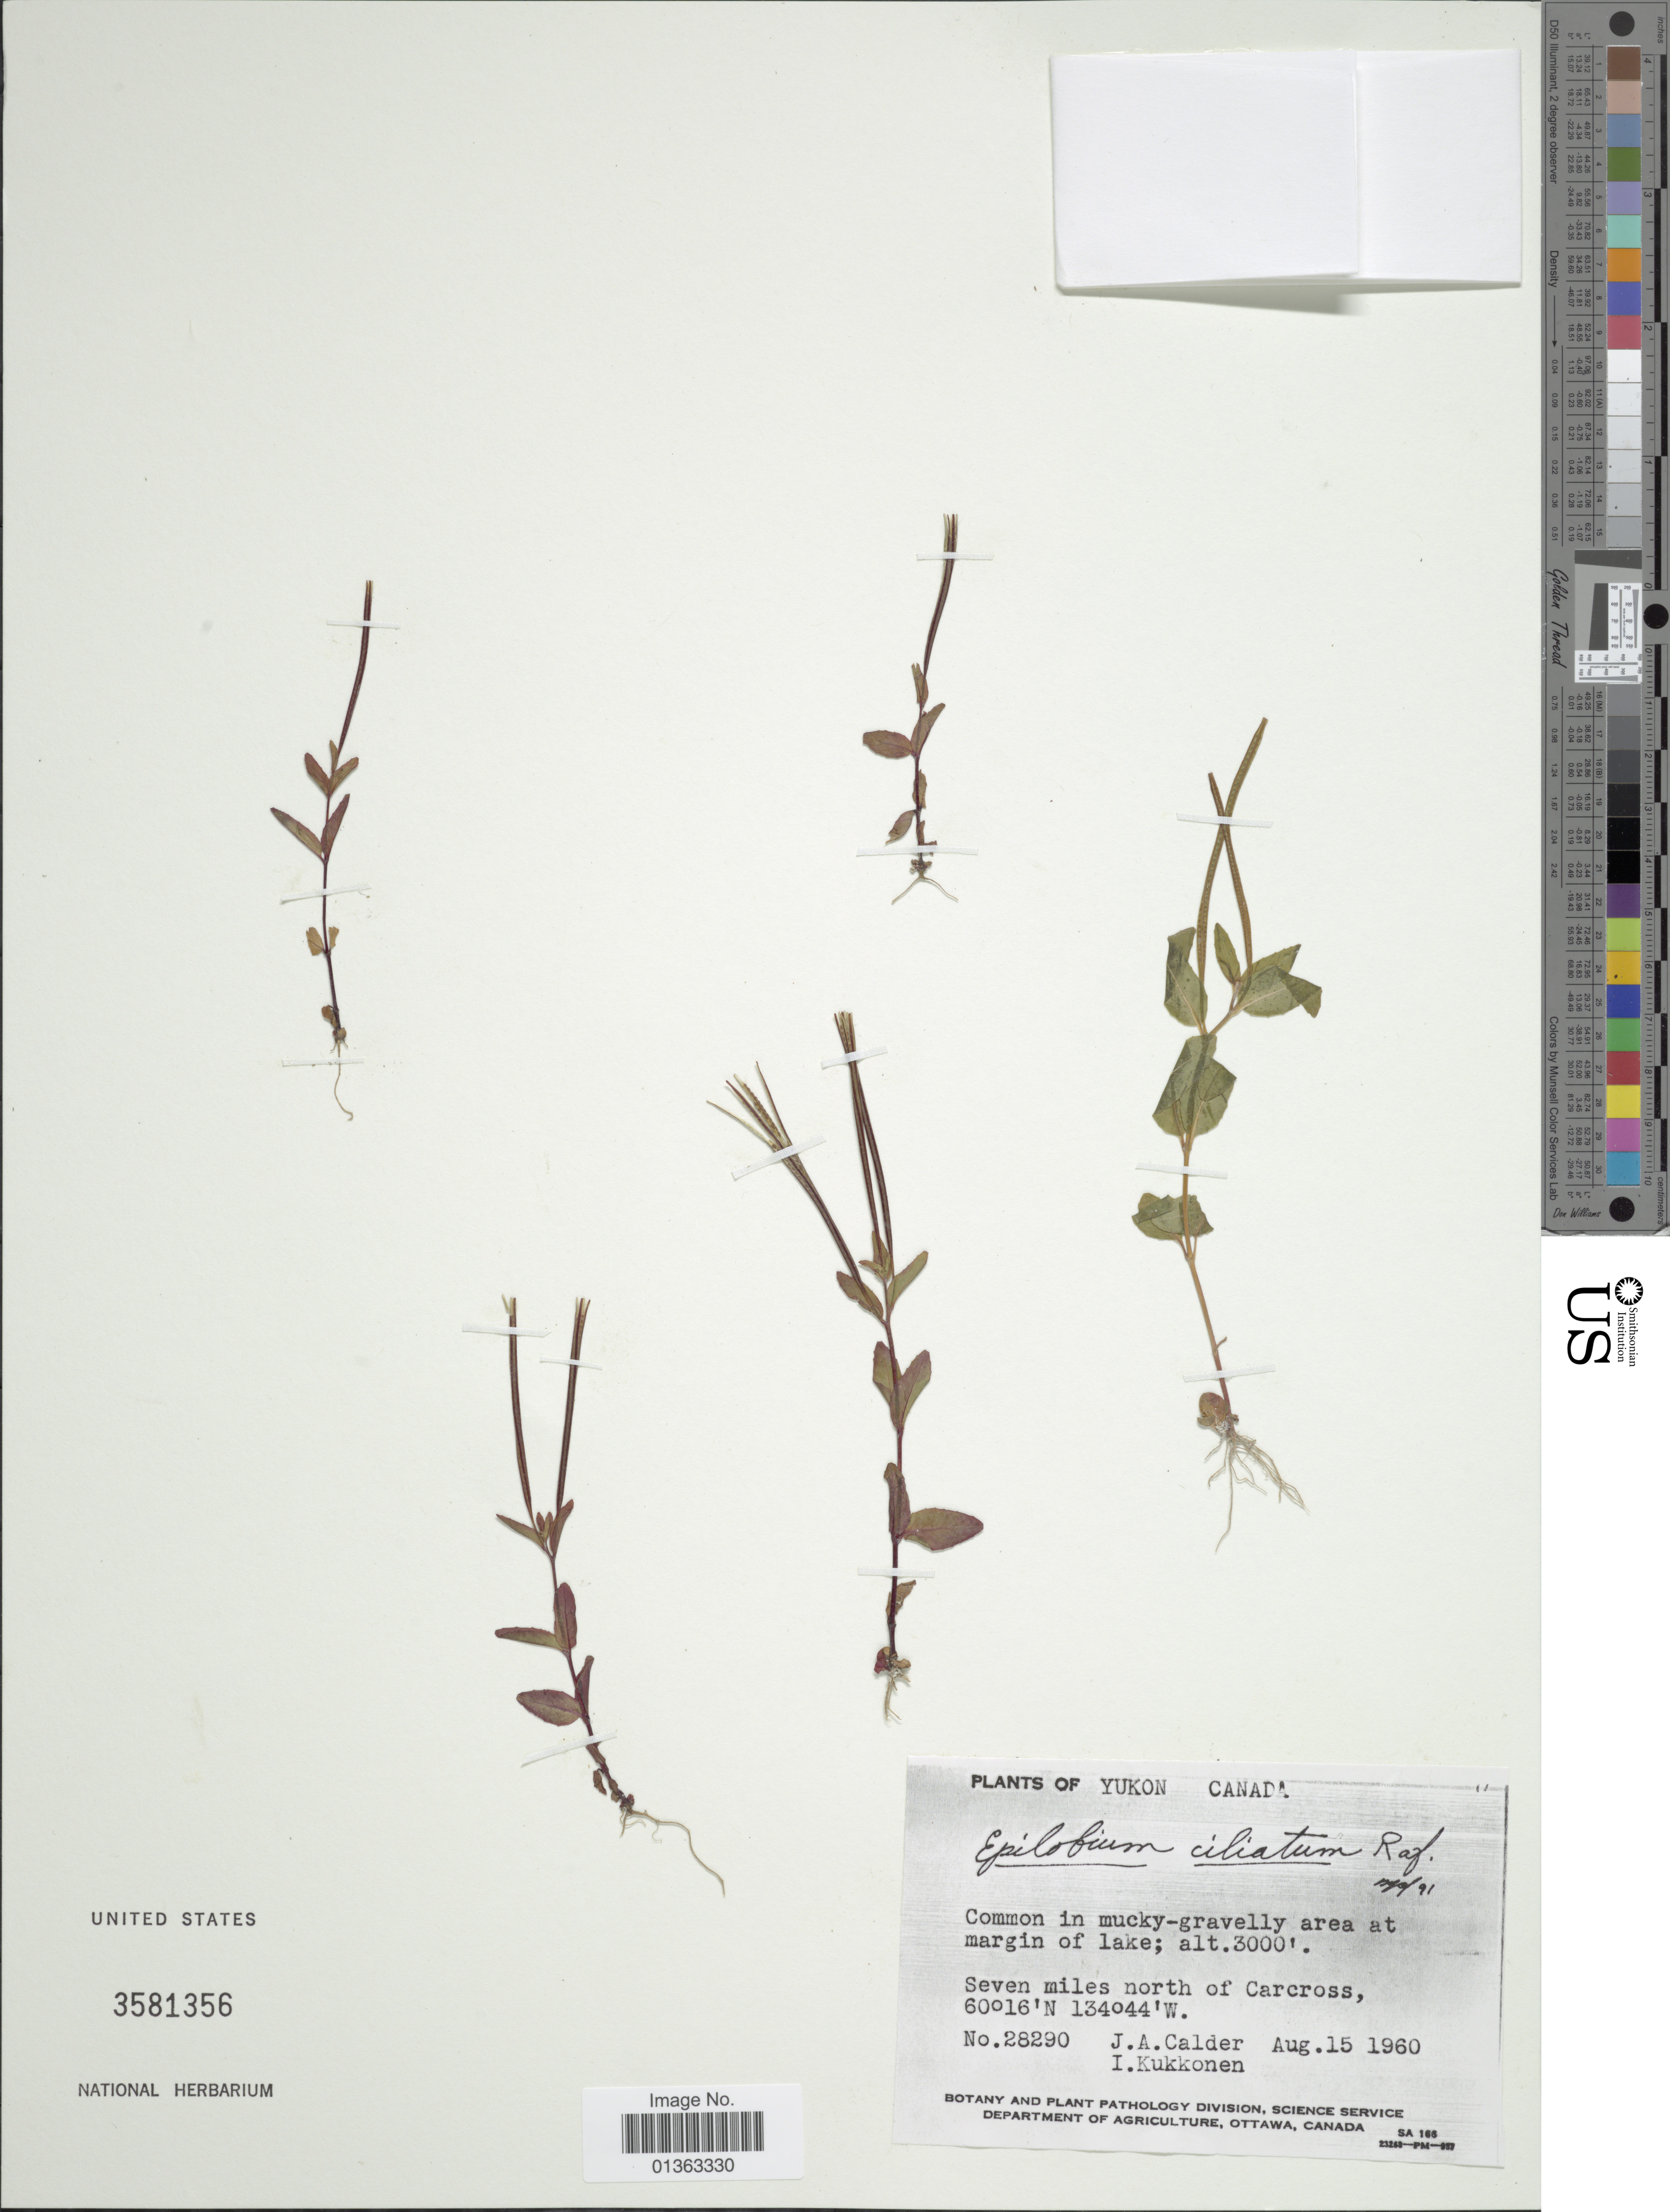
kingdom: Plantae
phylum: Tracheophyta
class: Magnoliopsida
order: Myrtales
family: Onagraceae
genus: Epilobium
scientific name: Epilobium ciliatum subsp. ciliatum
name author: Raf.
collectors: J. A. Calder & I. Kukkonen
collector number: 28290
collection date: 1960-08-15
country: Canada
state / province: Yukon Territory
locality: Seven miles north of Carcross.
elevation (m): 914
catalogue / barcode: US 3581356